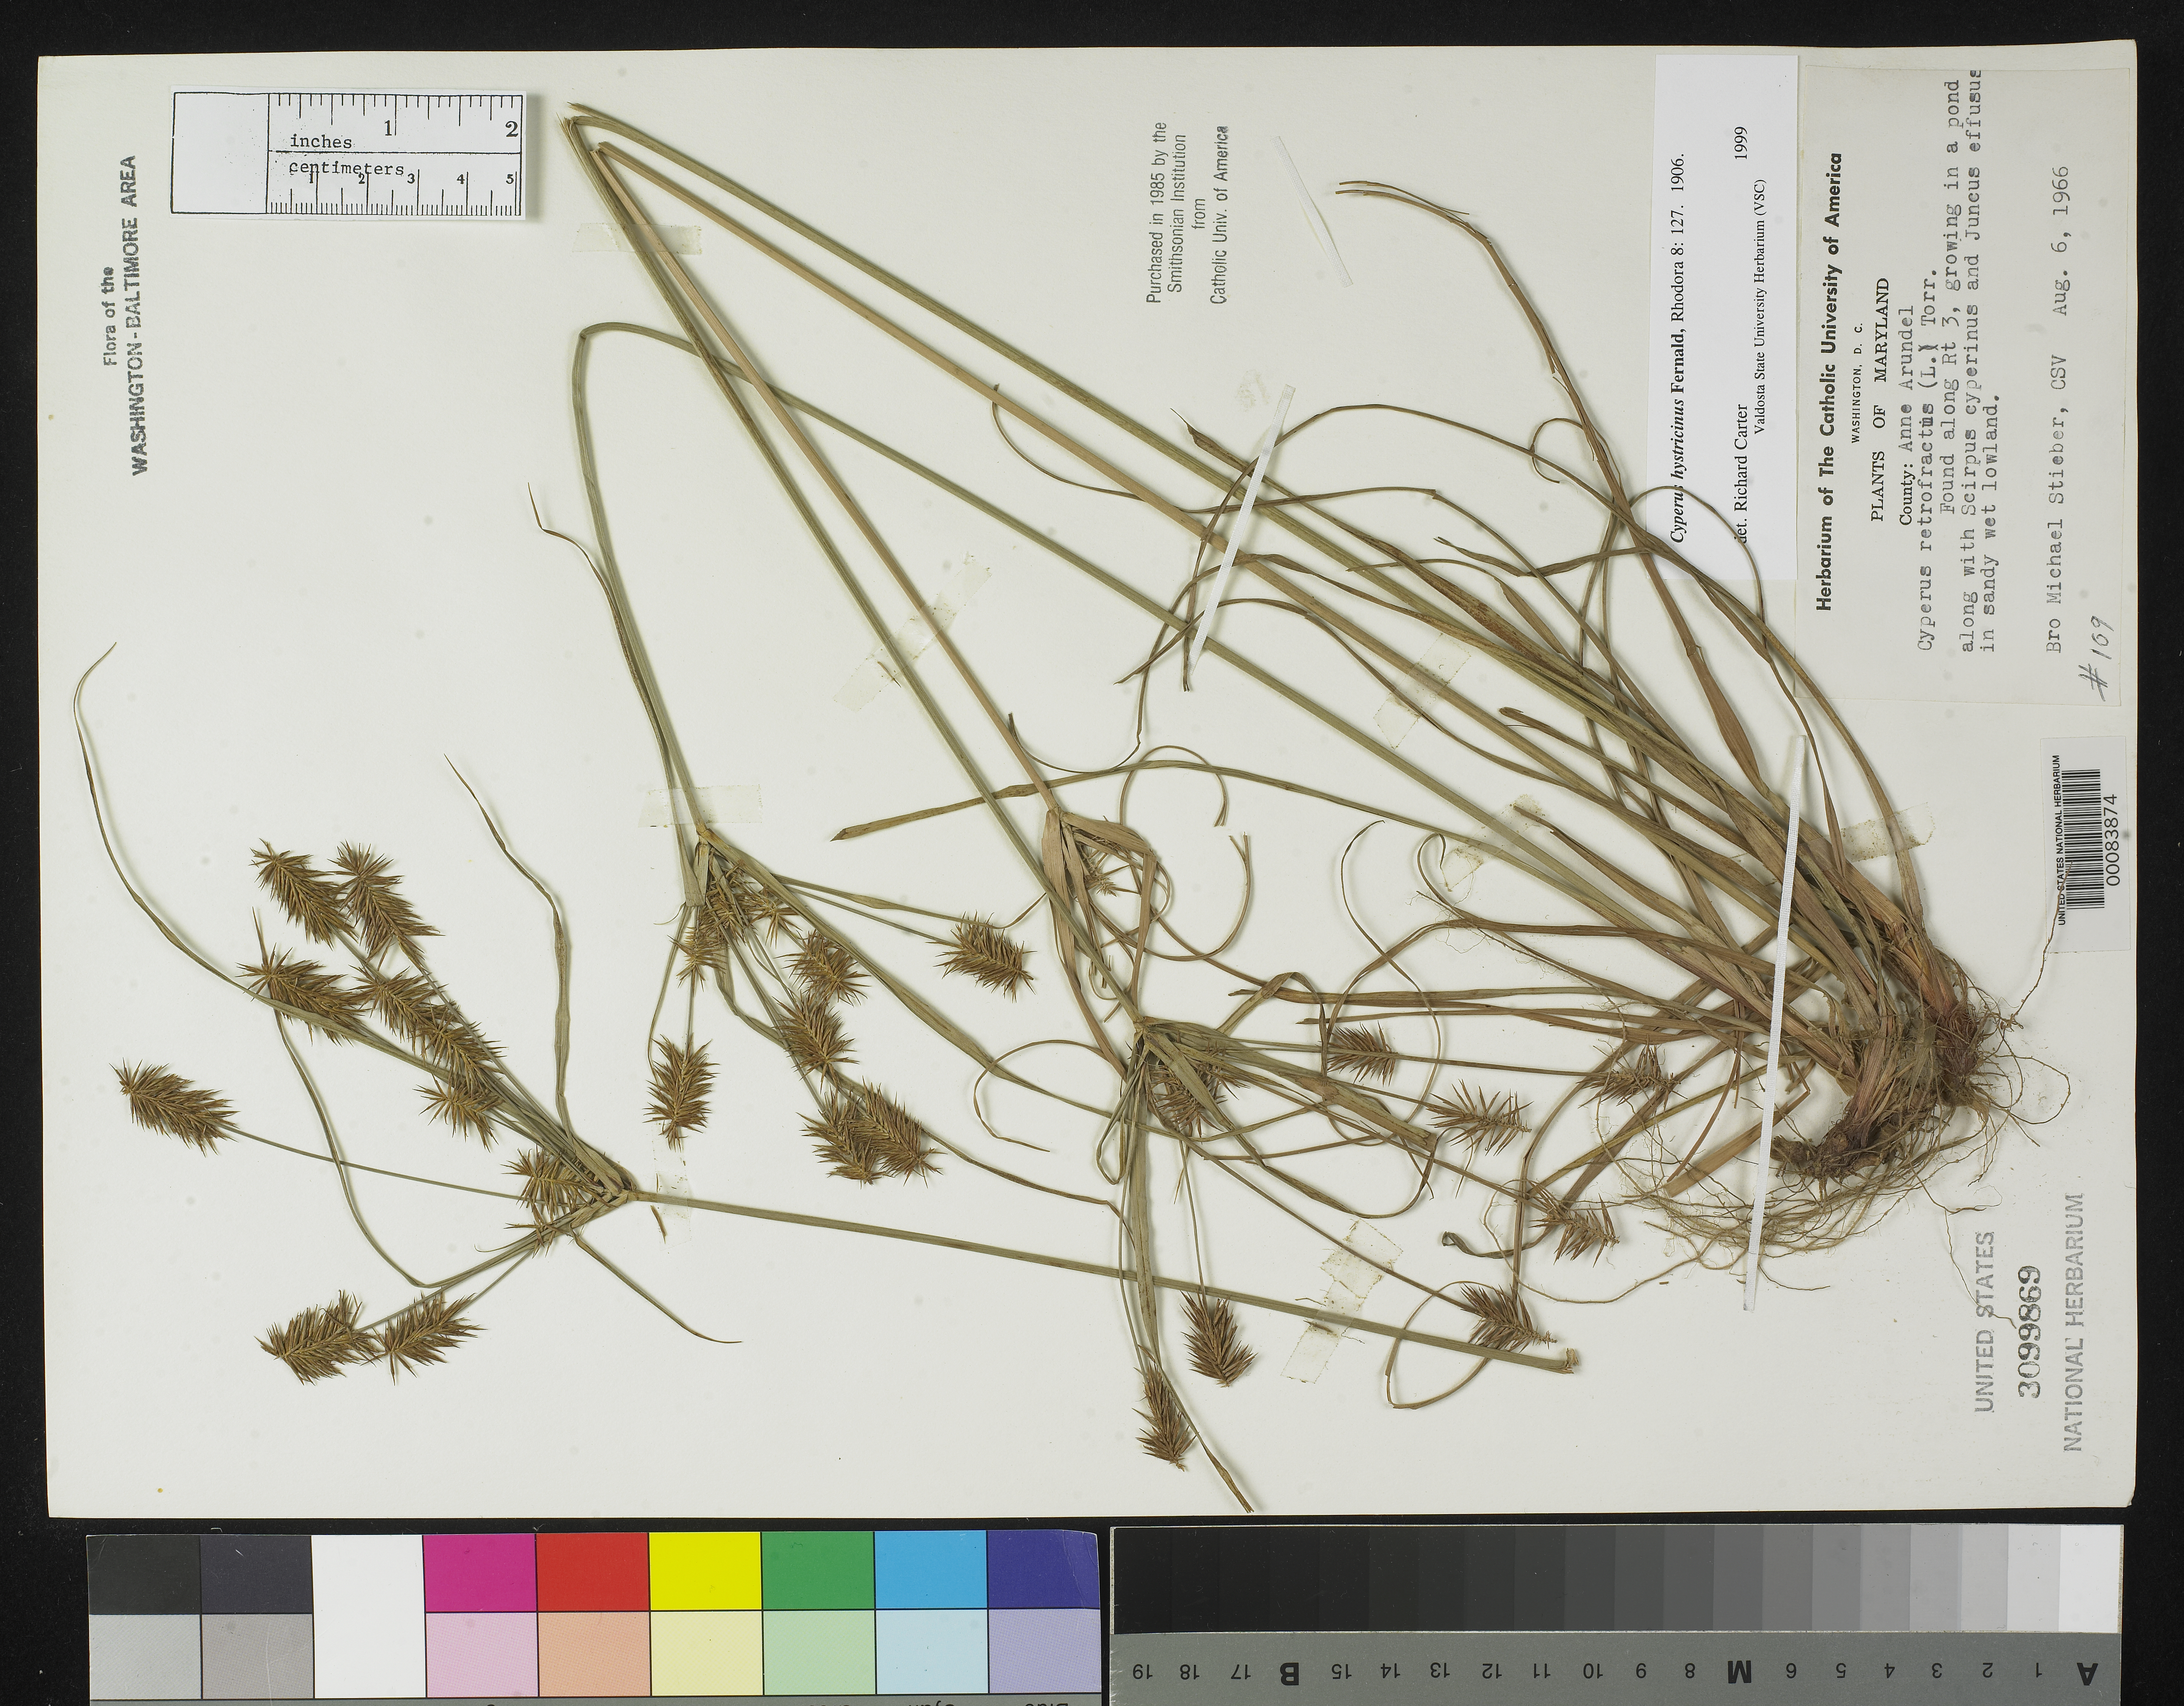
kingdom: Plantae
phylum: Tracheophyta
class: Liliopsida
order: Poales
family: Cyperaceae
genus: Cyperus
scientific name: Cyperus hystricinus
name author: Fernald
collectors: Bro. M. Stieber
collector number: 109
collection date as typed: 06 Aug 1966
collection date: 1966-08-06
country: United States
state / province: Maryland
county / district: Anne Arundel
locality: Rt 3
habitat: Sandy wet lowland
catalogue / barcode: US 3099869